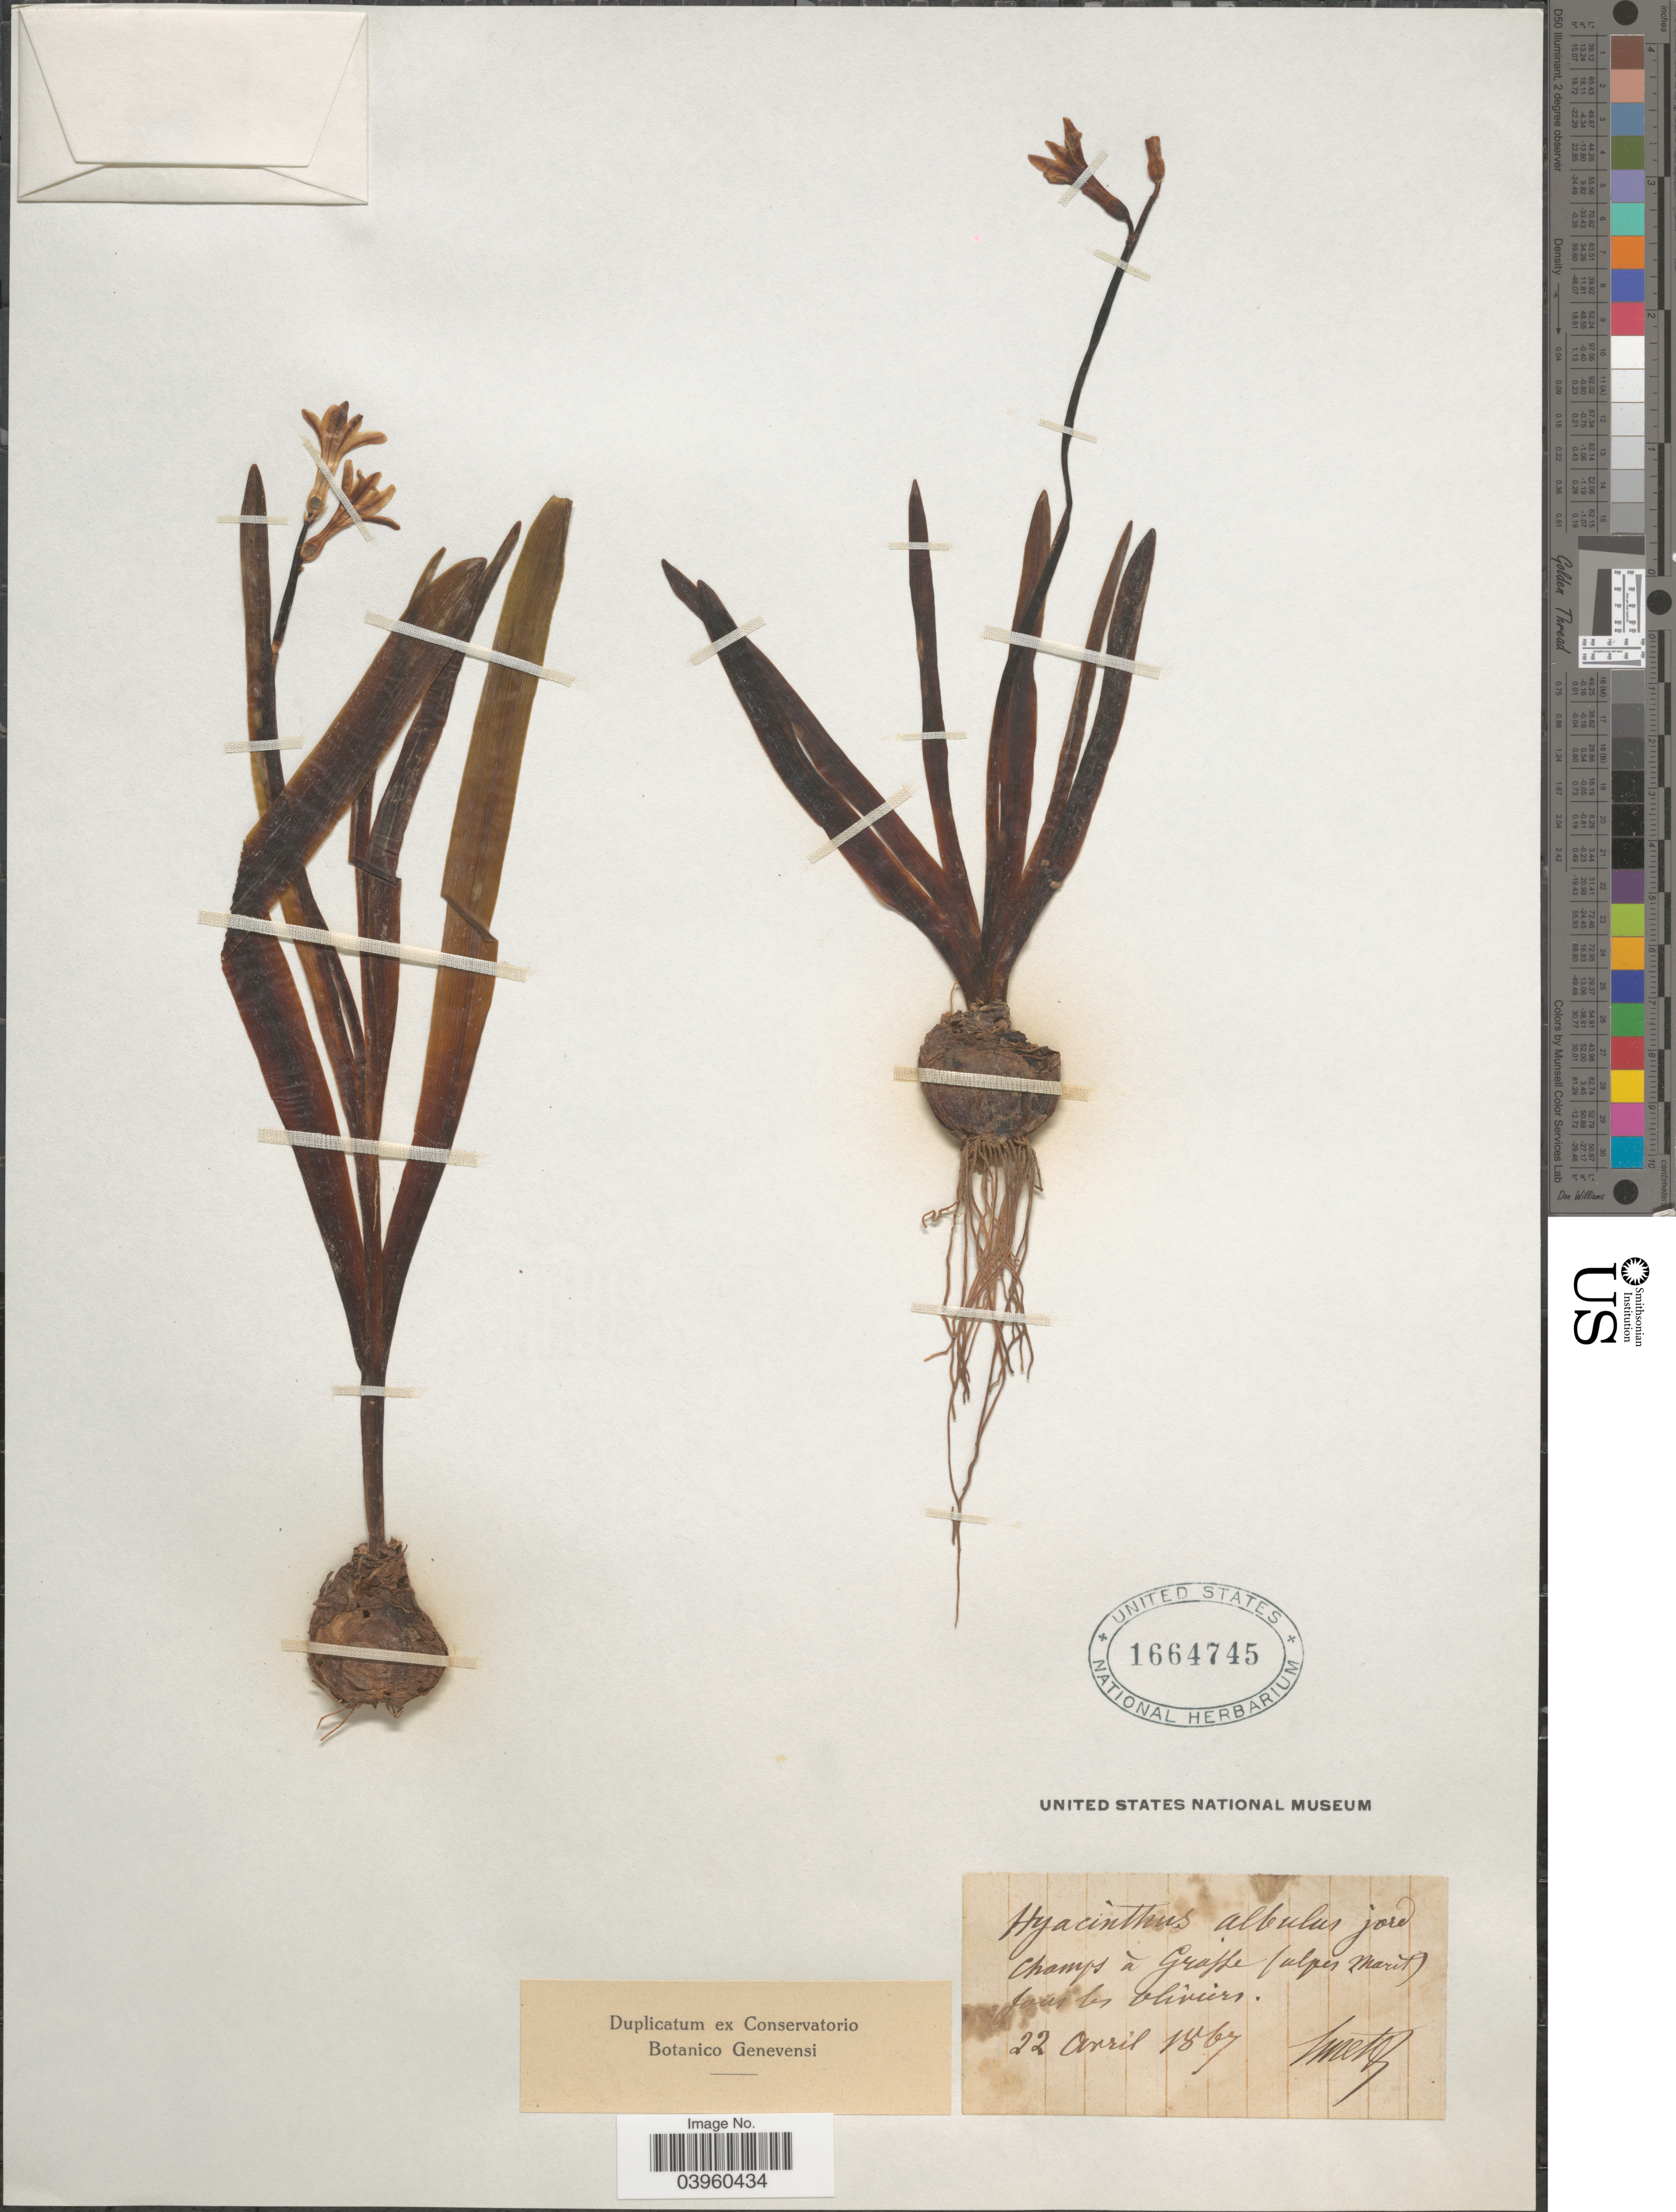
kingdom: Plantae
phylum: Tracheophyta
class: Liliopsida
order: Asparagales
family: Asparagaceae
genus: Hyacinthus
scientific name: Hyacinthus albulus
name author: Jord.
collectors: -. Metz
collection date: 1867-04-22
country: France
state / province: Provence-Alpes-Côte d'Azur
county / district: Alpes-Maritimes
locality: Champs à Grasse (alpes Marit).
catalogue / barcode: US 1664745